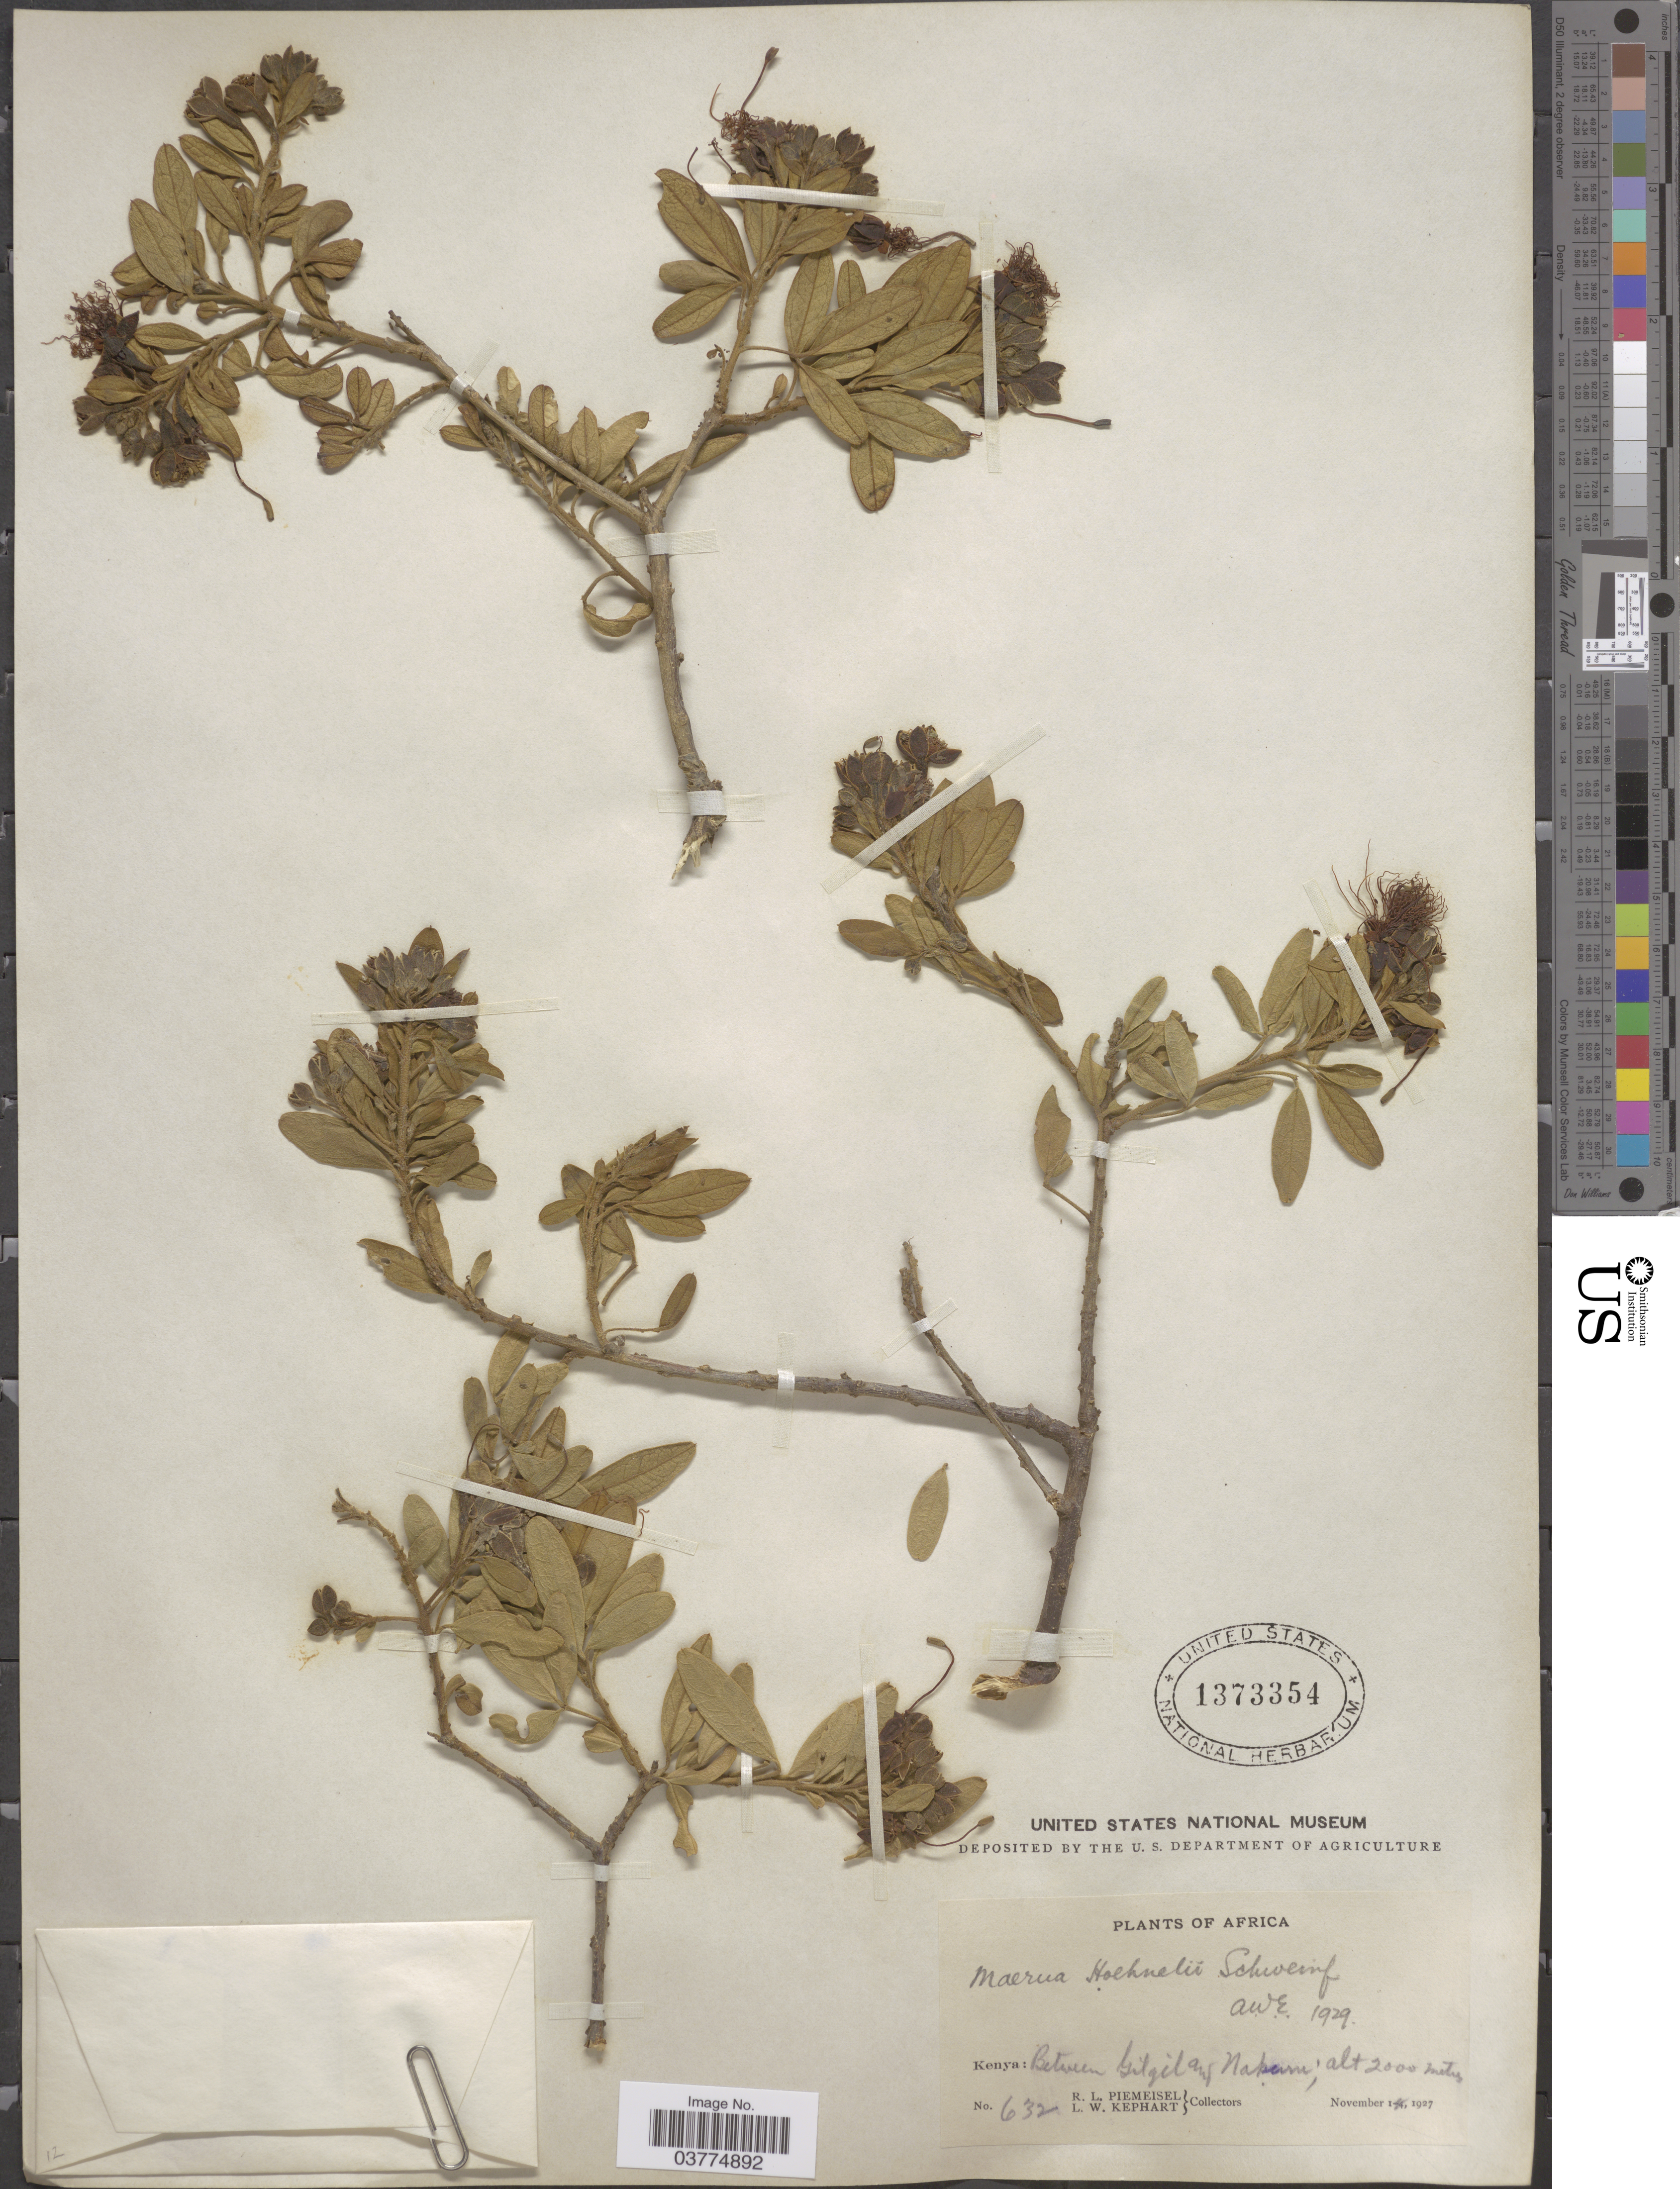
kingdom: Plantae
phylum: Tracheophyta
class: Magnoliopsida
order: Brassicales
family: Capparaceae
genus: Maerua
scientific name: Maerua hoehnelii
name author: Schweinf.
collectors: R. L. Piemeisel & L. W. Kephart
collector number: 632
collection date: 1927-11-01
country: Kenya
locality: Between Gilgil and Nakuru.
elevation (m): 2000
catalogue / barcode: US 1373354